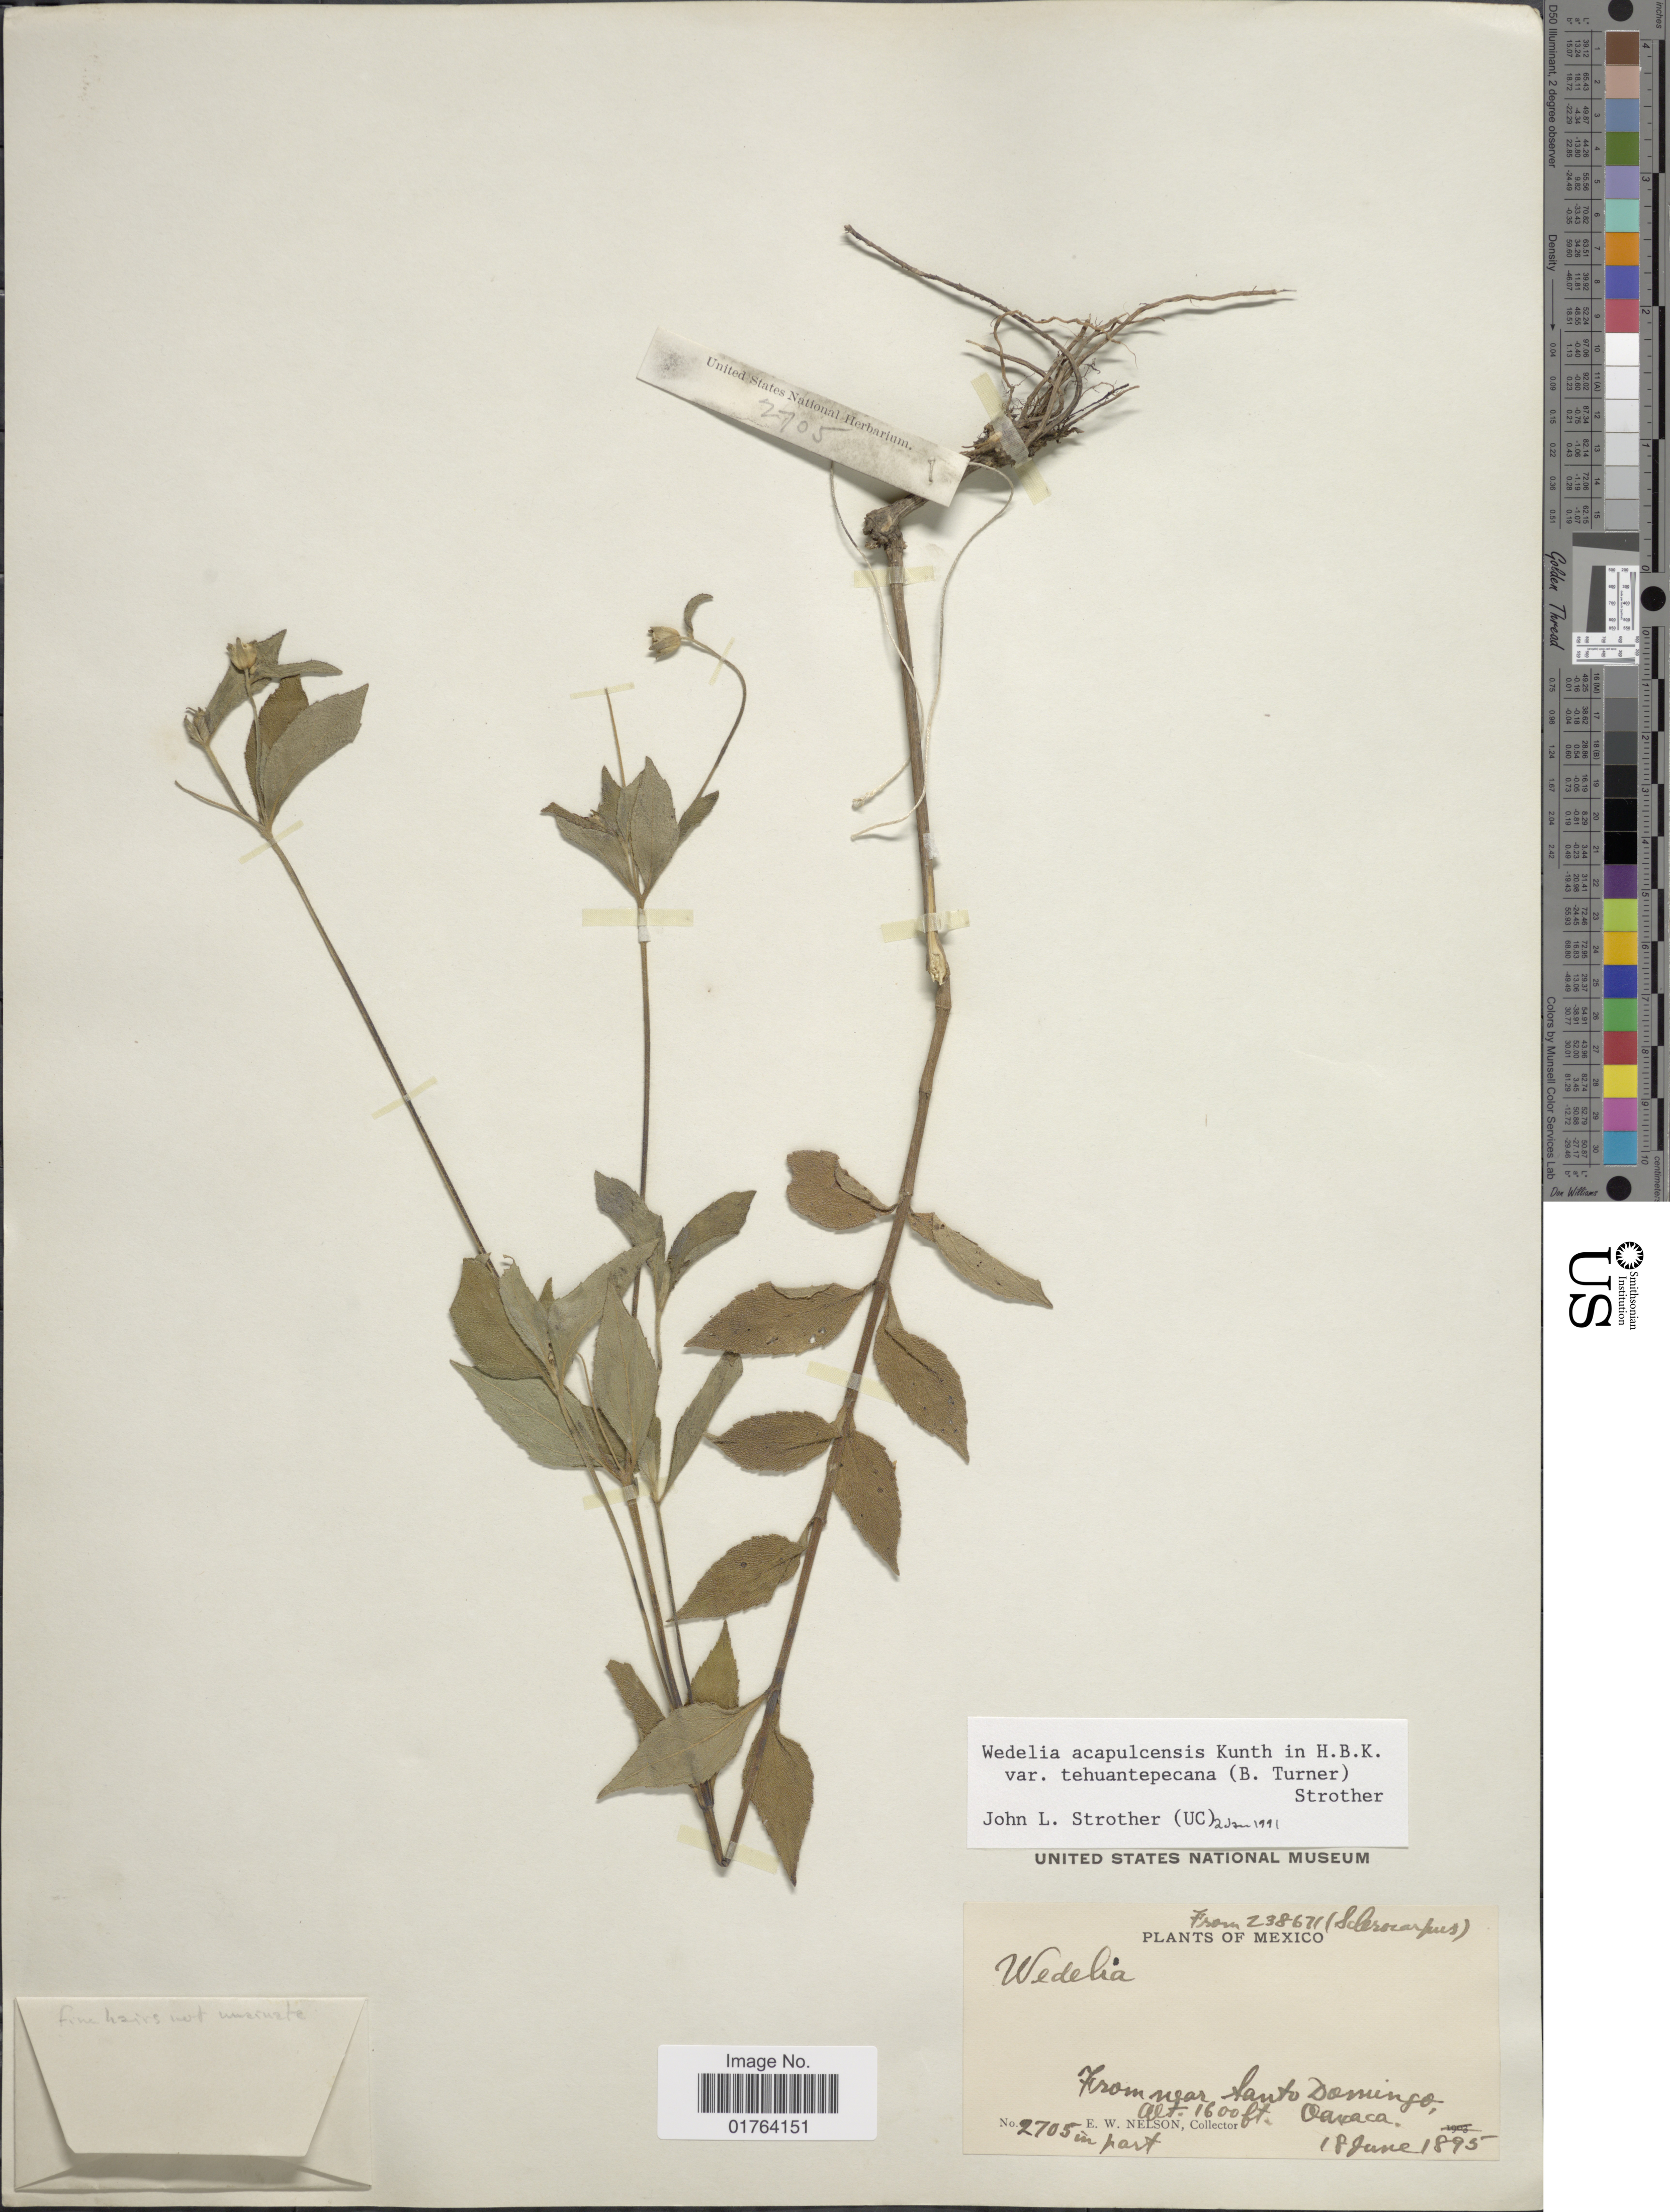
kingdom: Plantae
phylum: Tracheophyta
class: Magnoliopsida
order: Asterales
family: Asteraceae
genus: Wedelia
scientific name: Wedelia acapulcensis var. tehuantepecana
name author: (B.L. Turner) Strother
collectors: E. W. Nelson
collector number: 2705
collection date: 1895-06-18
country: Mexico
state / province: Oaxaca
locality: From near Santo Domingo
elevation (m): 488